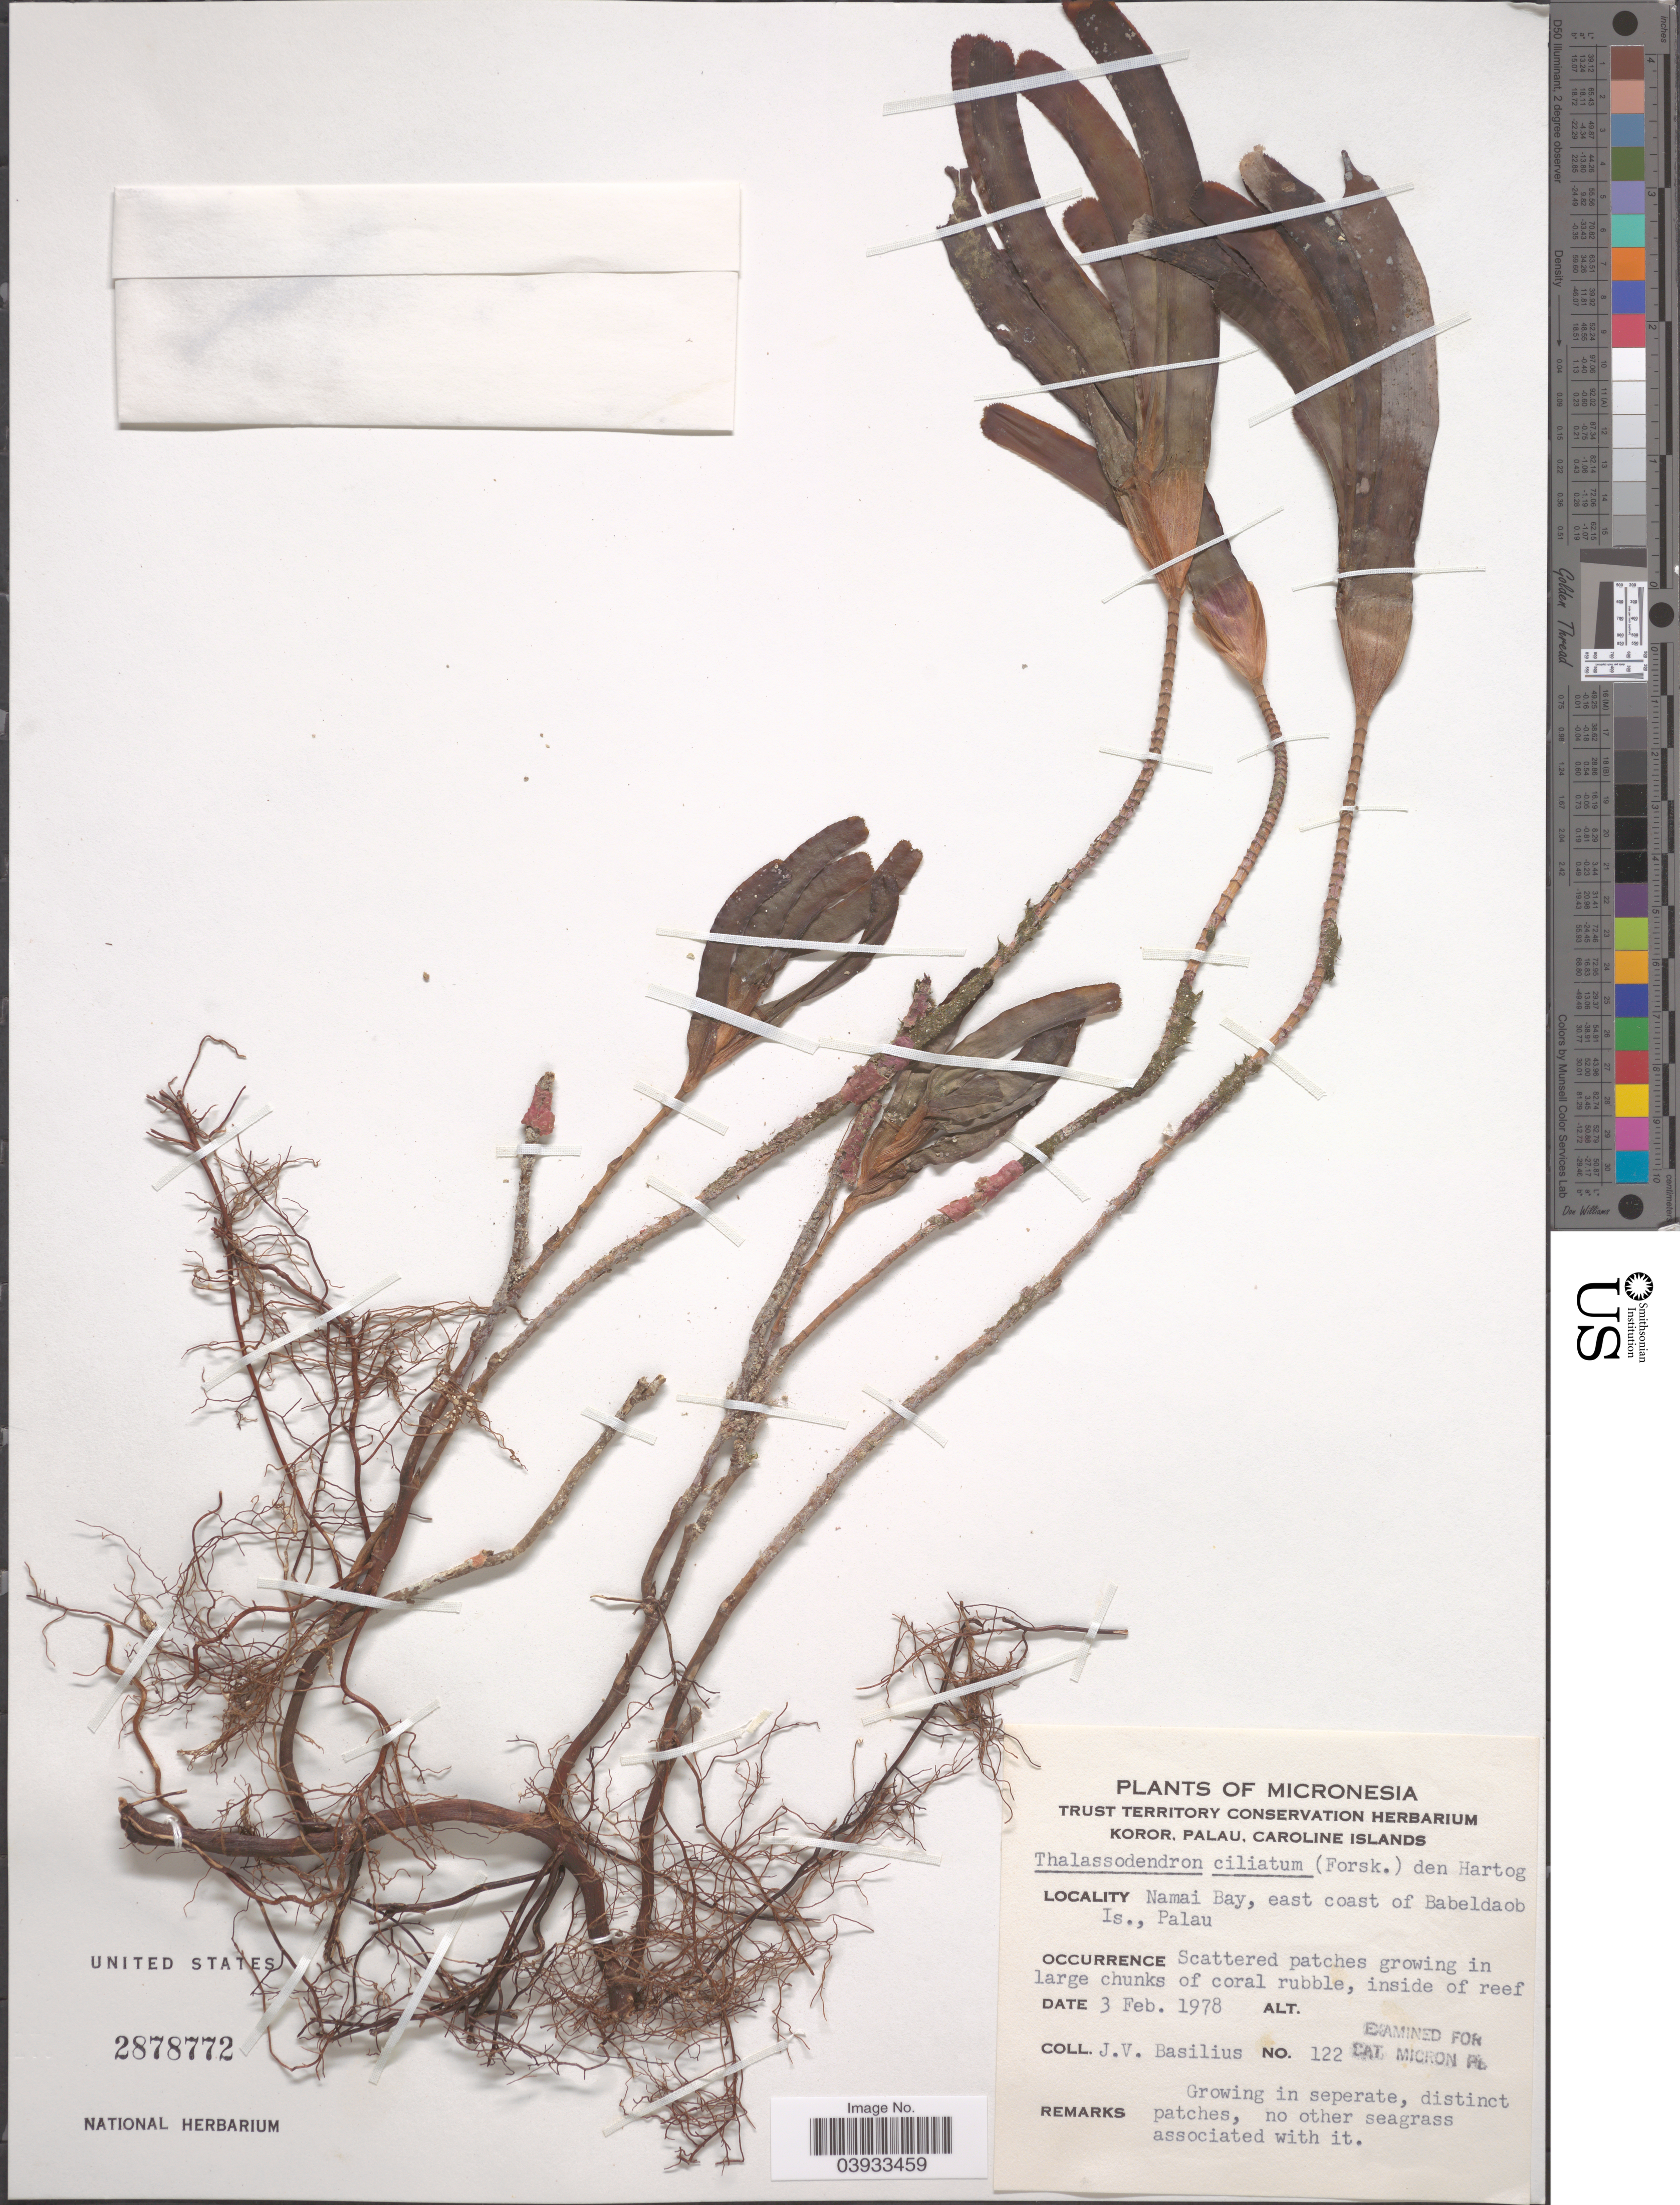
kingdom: Plantae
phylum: Tracheophyta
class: Liliopsida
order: Alismatales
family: Cymodoceaceae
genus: Thalassodendron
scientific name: Thalassodendron ciliatum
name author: (Forssk.) Hartog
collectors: J. Basilius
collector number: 122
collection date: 1978-02-03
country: Palau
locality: Micronesia. Namai Bay, east coast of Babeldaob Is., Palau.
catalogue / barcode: US 2878772